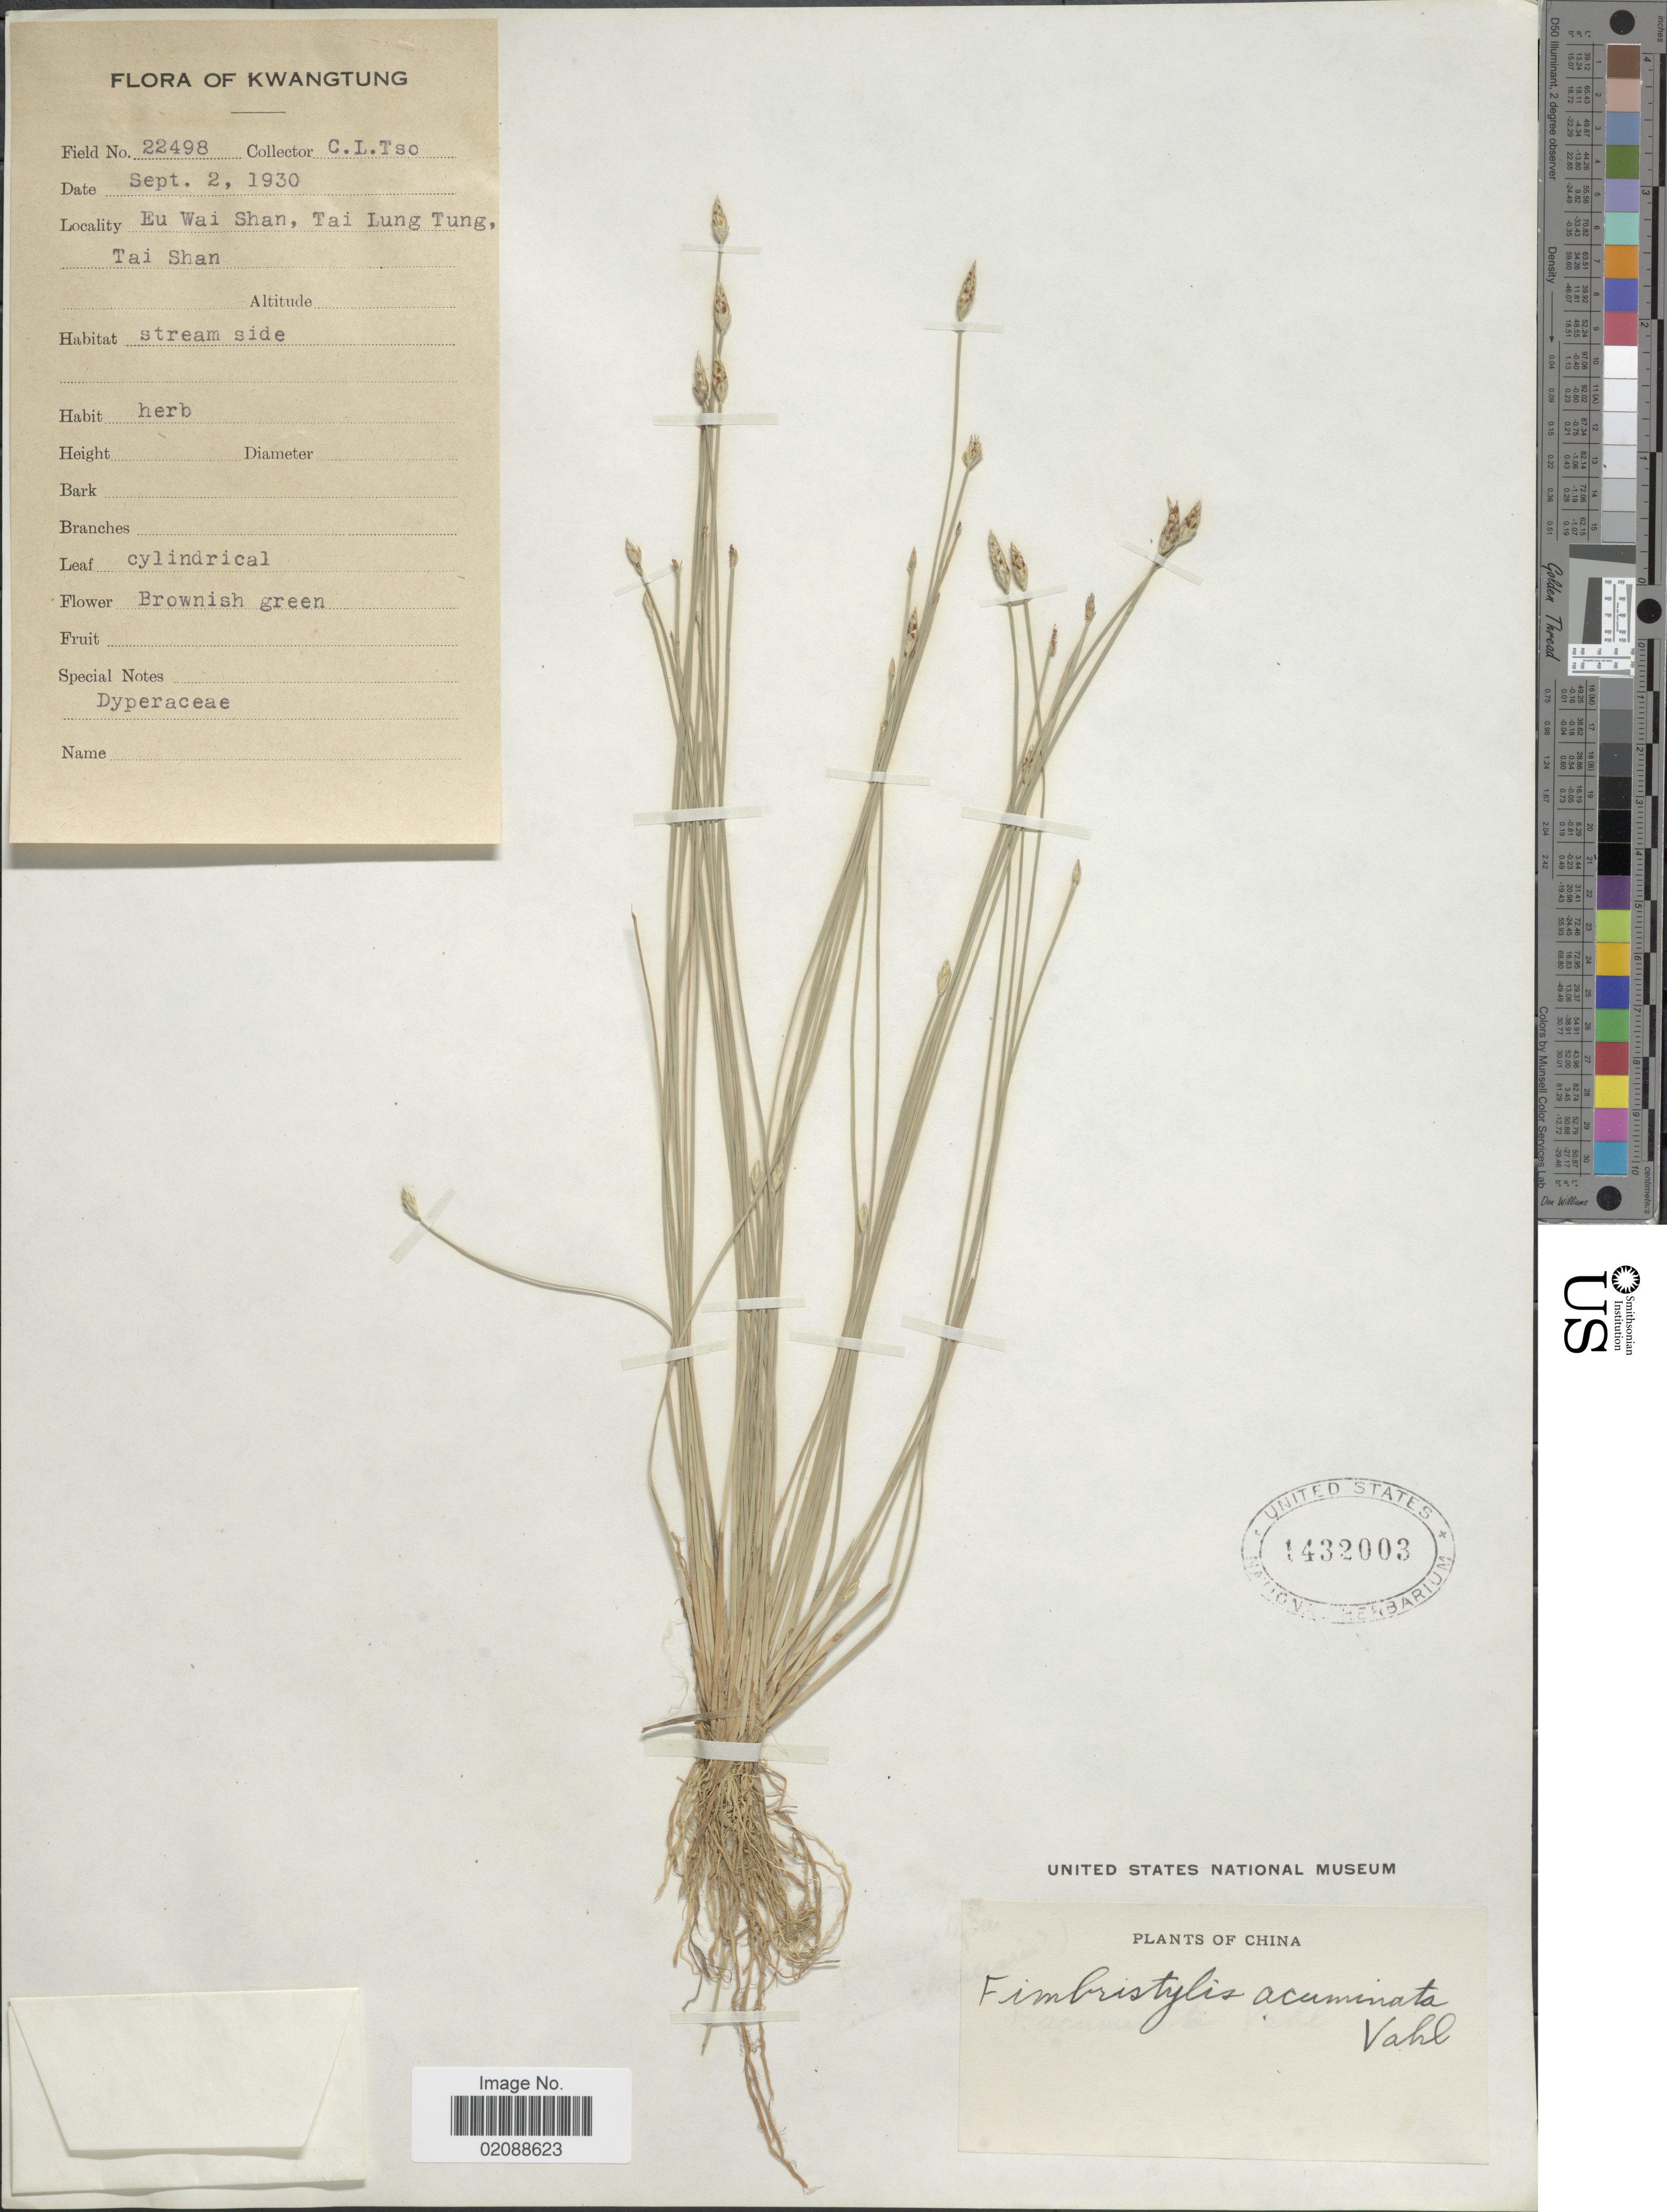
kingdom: Plantae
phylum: Tracheophyta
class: Liliopsida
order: Poales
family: Cyperaceae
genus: Fimbristylis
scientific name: Fimbristylis acuminata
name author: Vahl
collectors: C. Tso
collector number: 22498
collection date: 1930-09-02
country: China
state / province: Guangdong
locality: Kwangtung, Eu Wai Shan, Tai Lung Tung, Tai Shan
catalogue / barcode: US 1432003